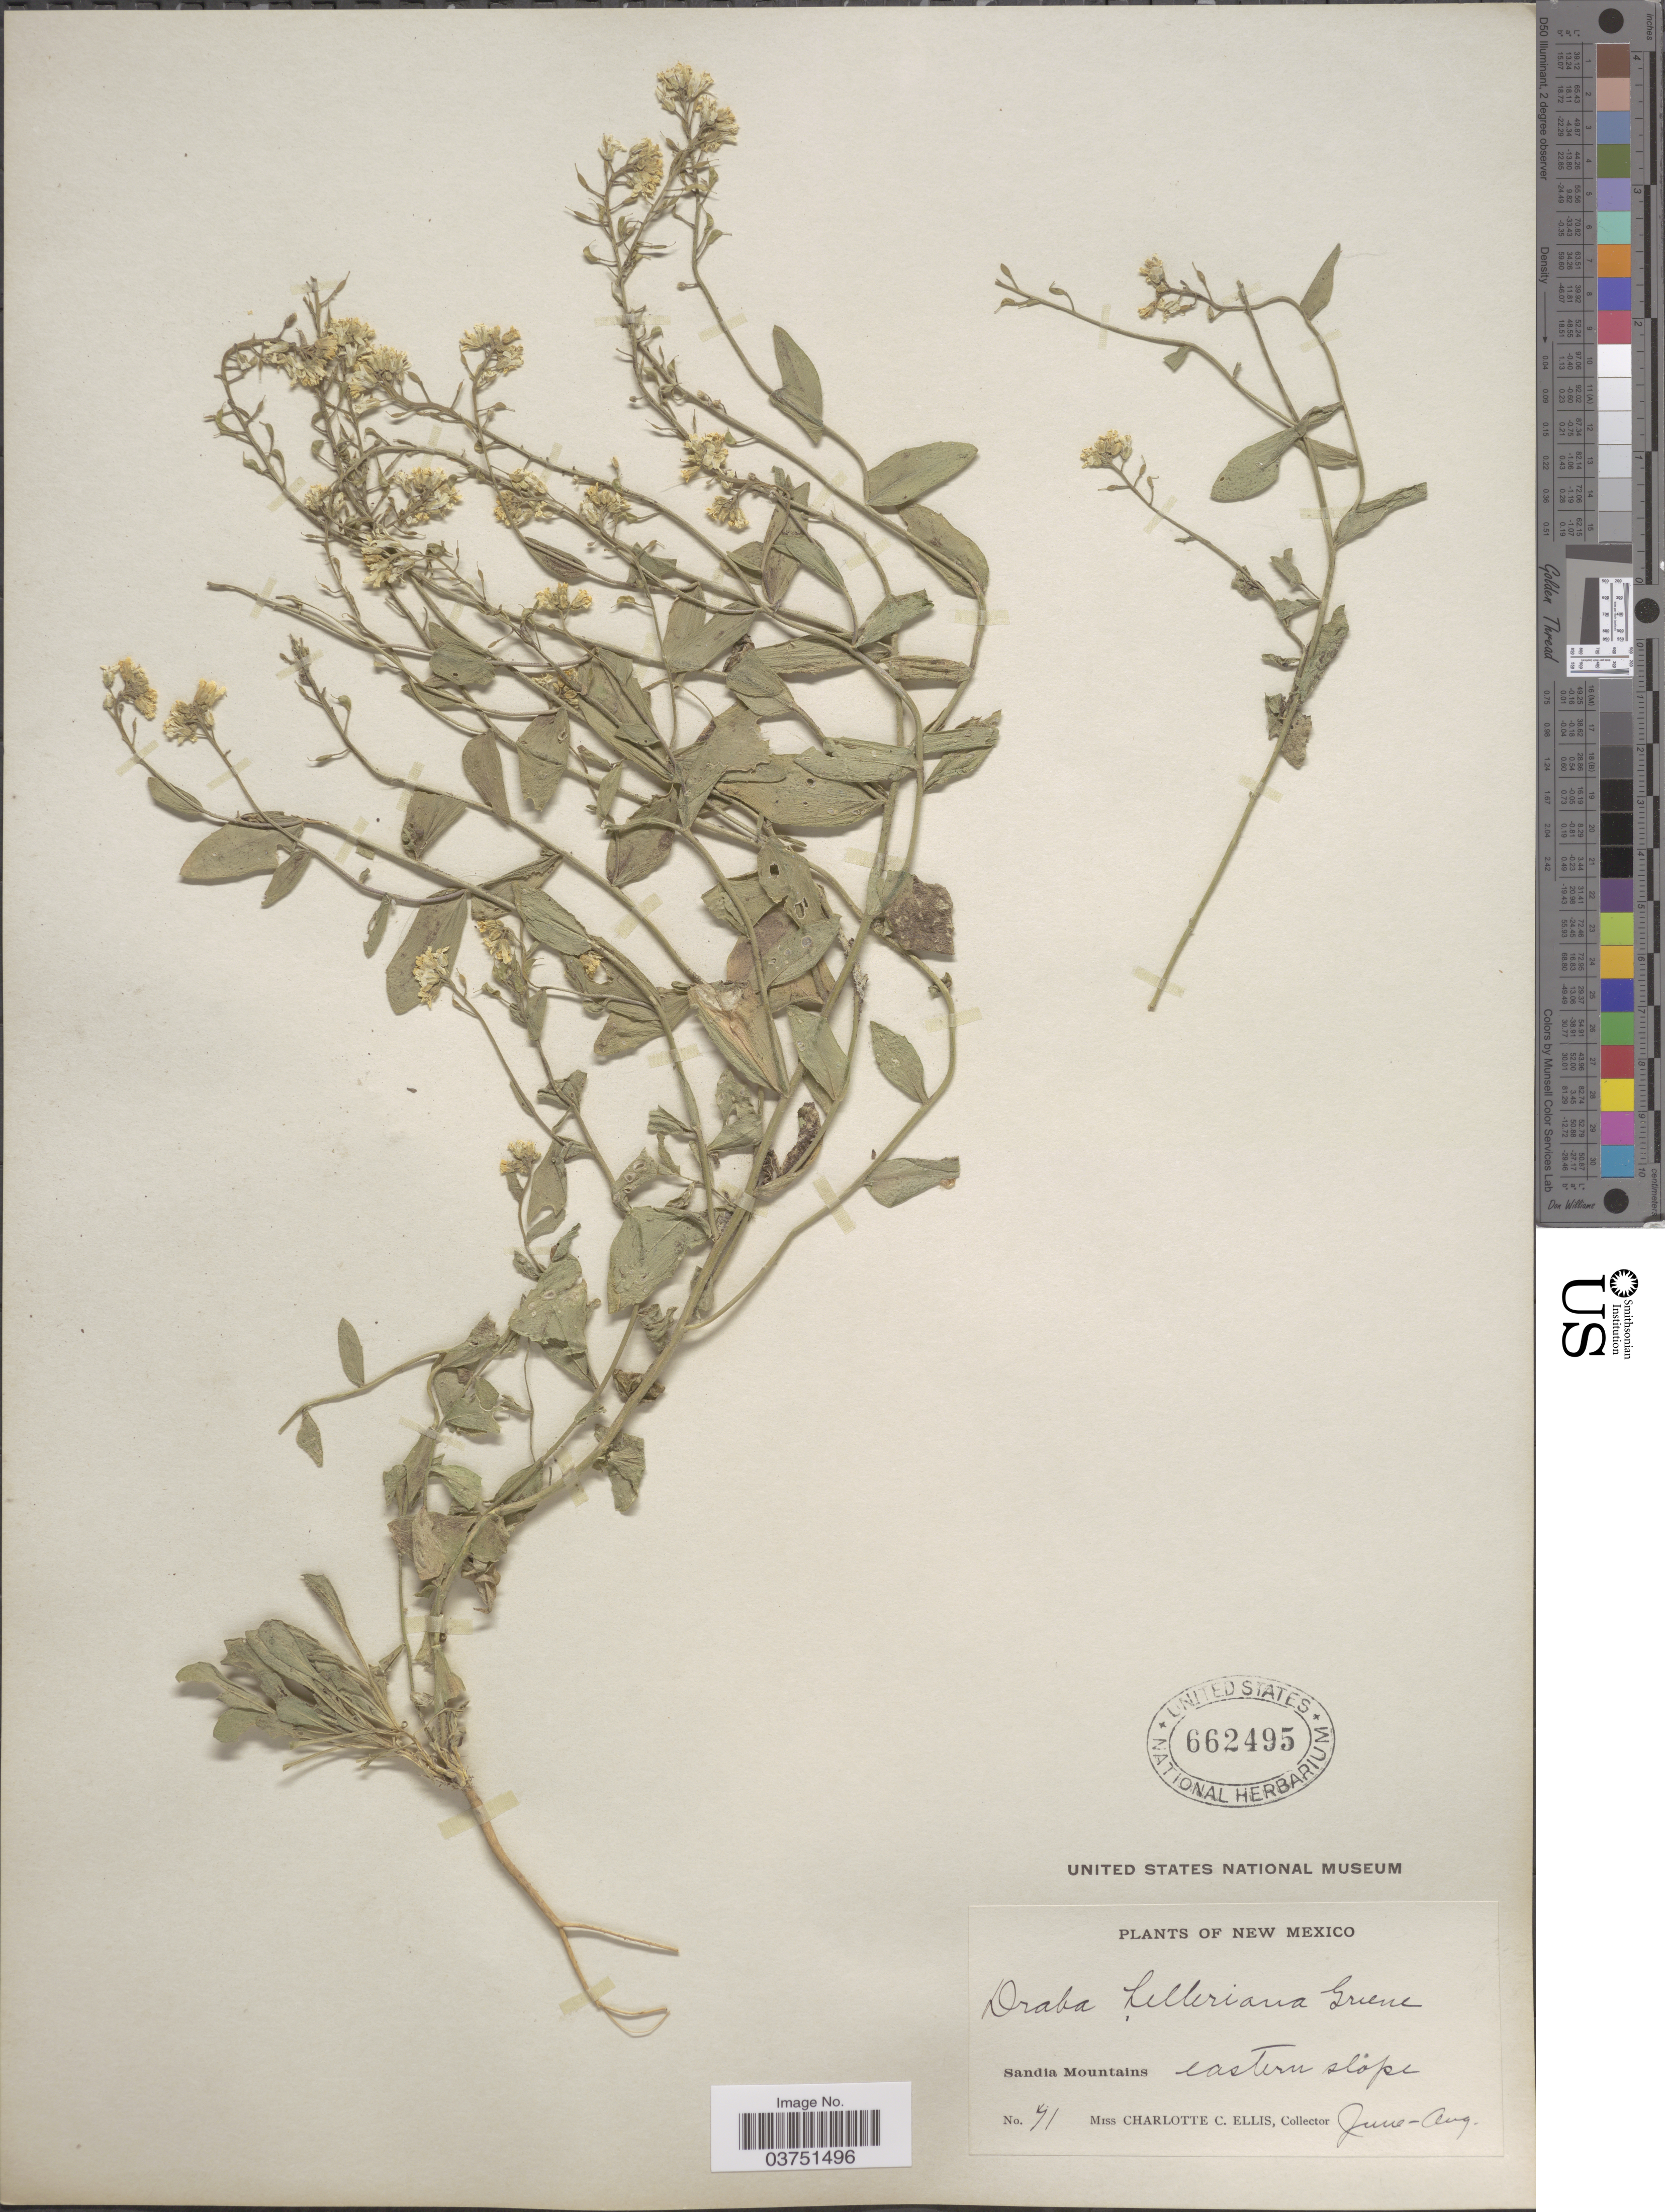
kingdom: Plantae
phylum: Tracheophyta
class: Magnoliopsida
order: Brassicales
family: Brassicaceae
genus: Draba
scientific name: Draba helleriana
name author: Greene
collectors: C. C. Ellis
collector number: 71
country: United States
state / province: New Mexico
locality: Sandia Mountains; eastern slope.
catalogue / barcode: US 662495